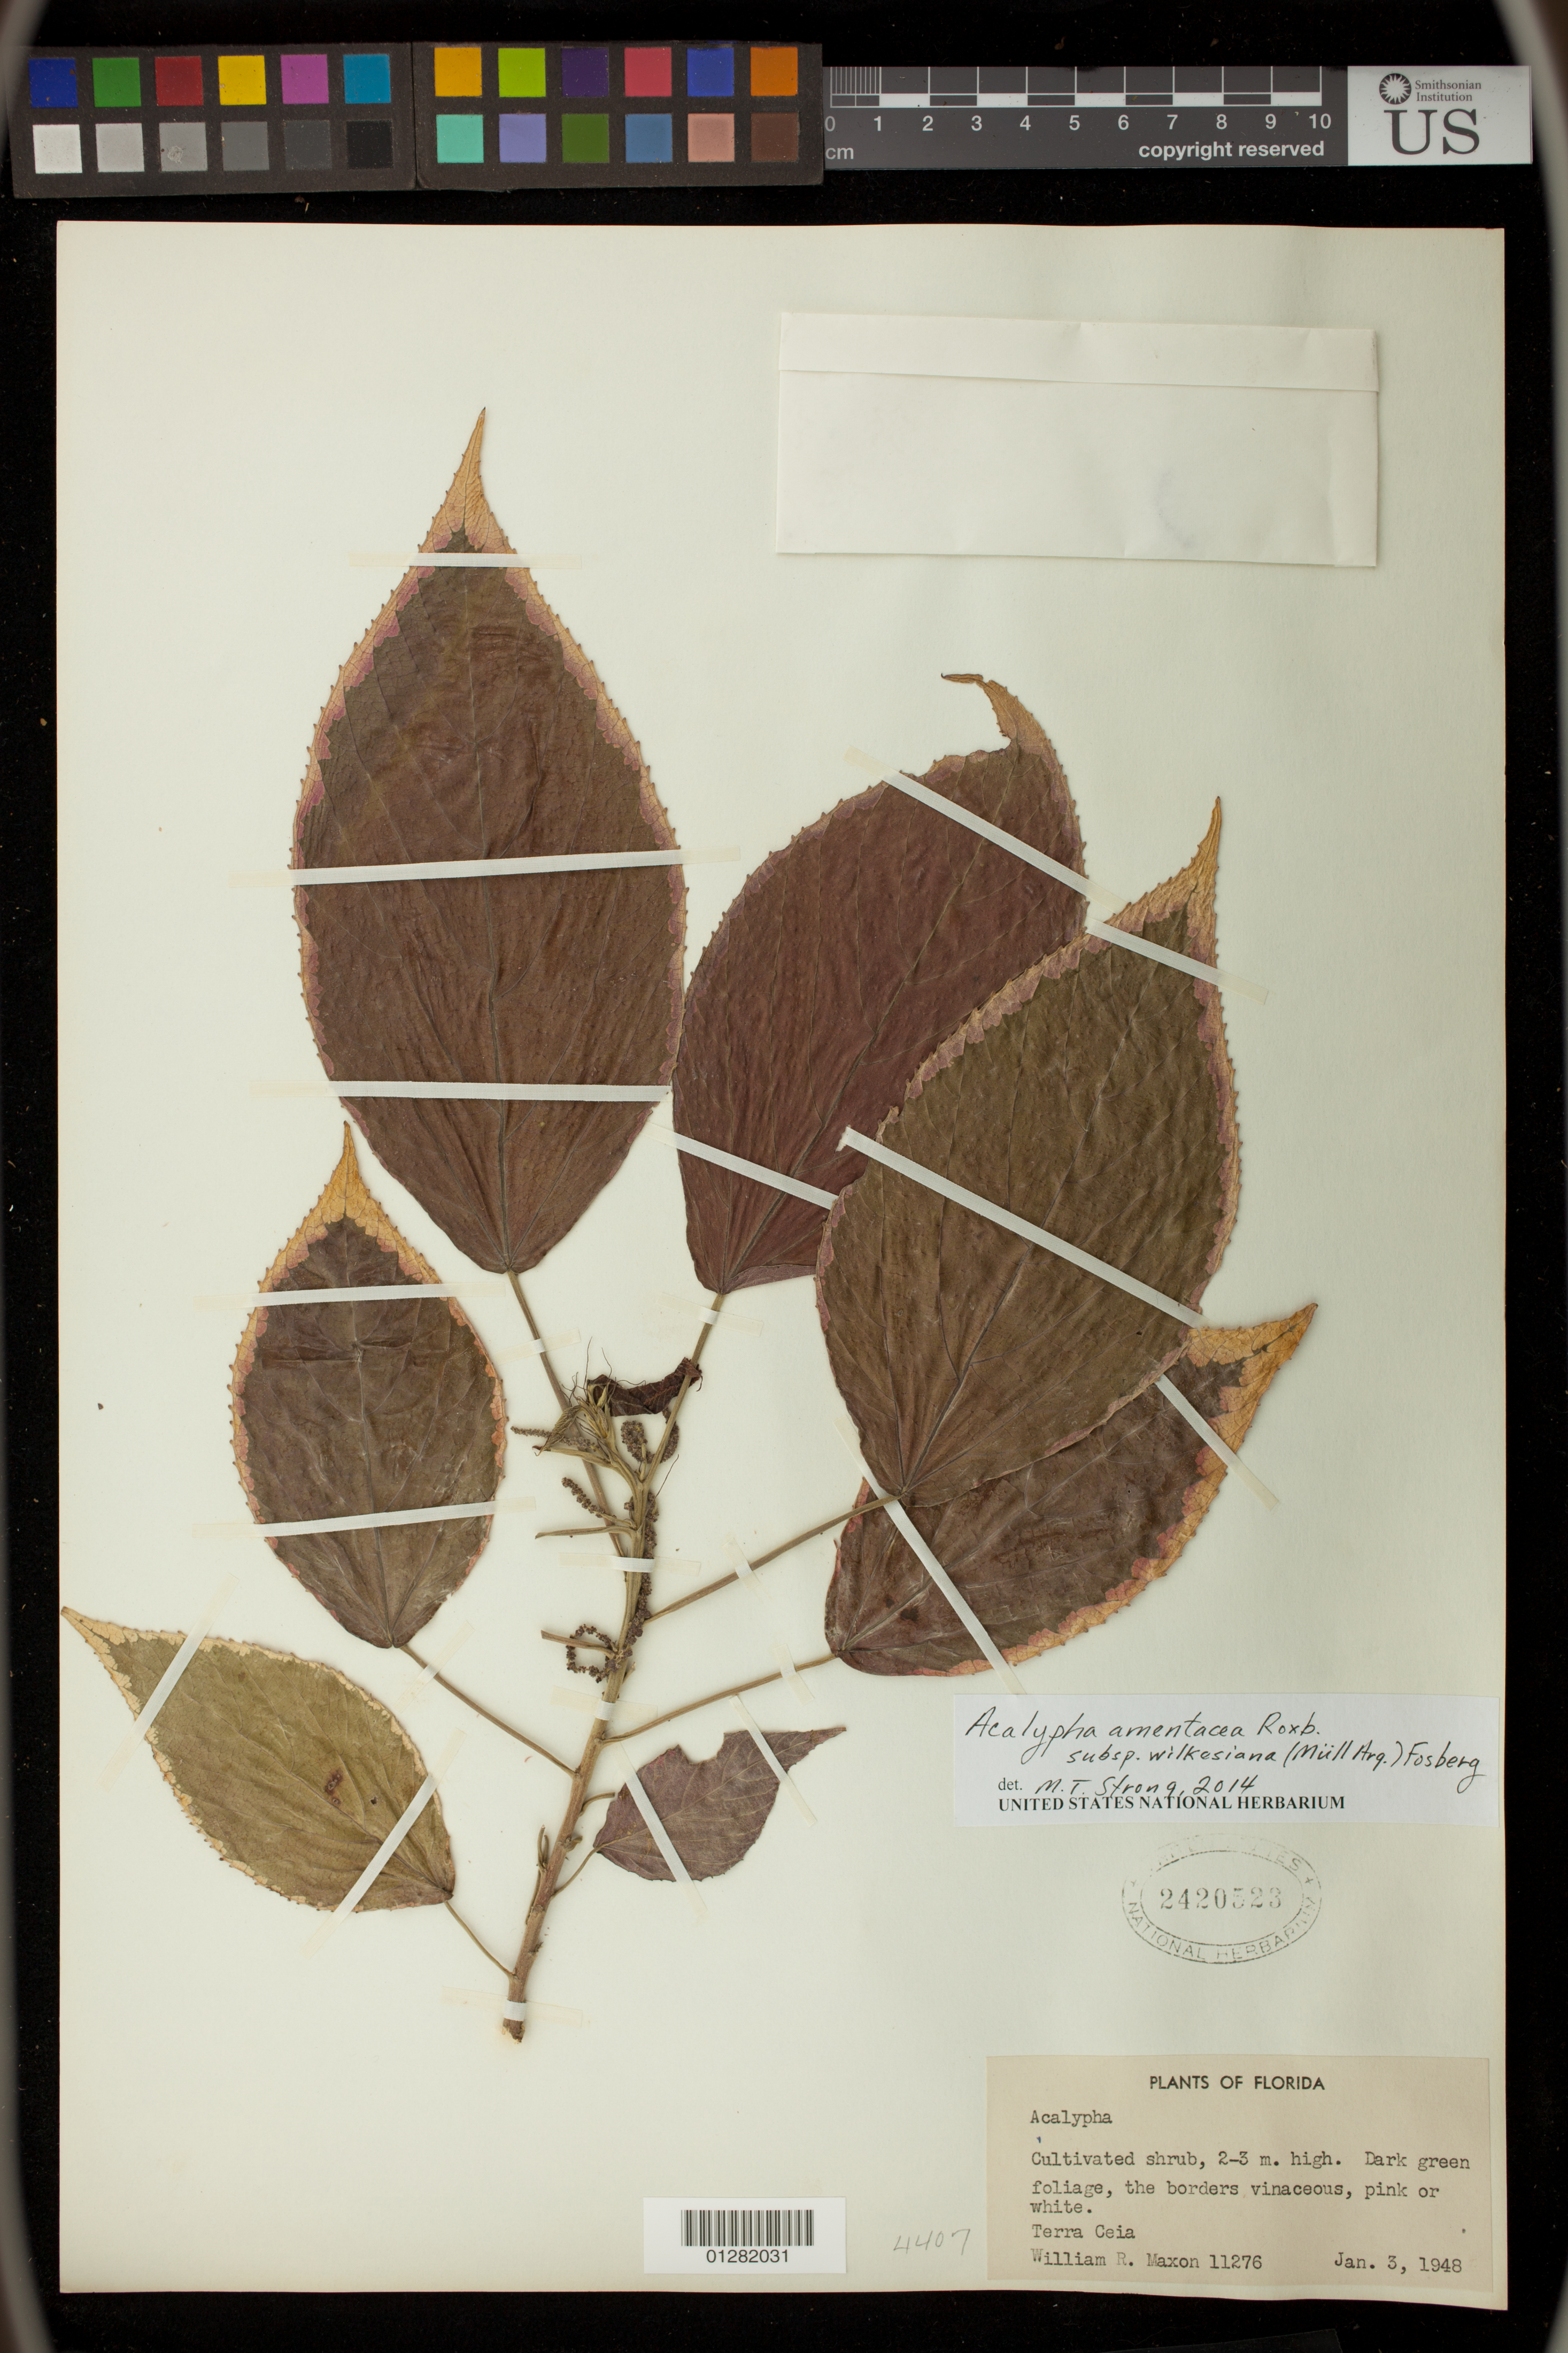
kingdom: Plantae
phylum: Tracheophyta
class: Magnoliopsida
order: Malpighiales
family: Euphorbiaceae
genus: Acalypha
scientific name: Acalypha wilkesiana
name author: Müll. Arg. in DC.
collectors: W. R. Maxon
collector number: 11276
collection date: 1948-01-03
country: United States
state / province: Florida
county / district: Manatee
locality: Terra Ceia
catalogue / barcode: US 2420523